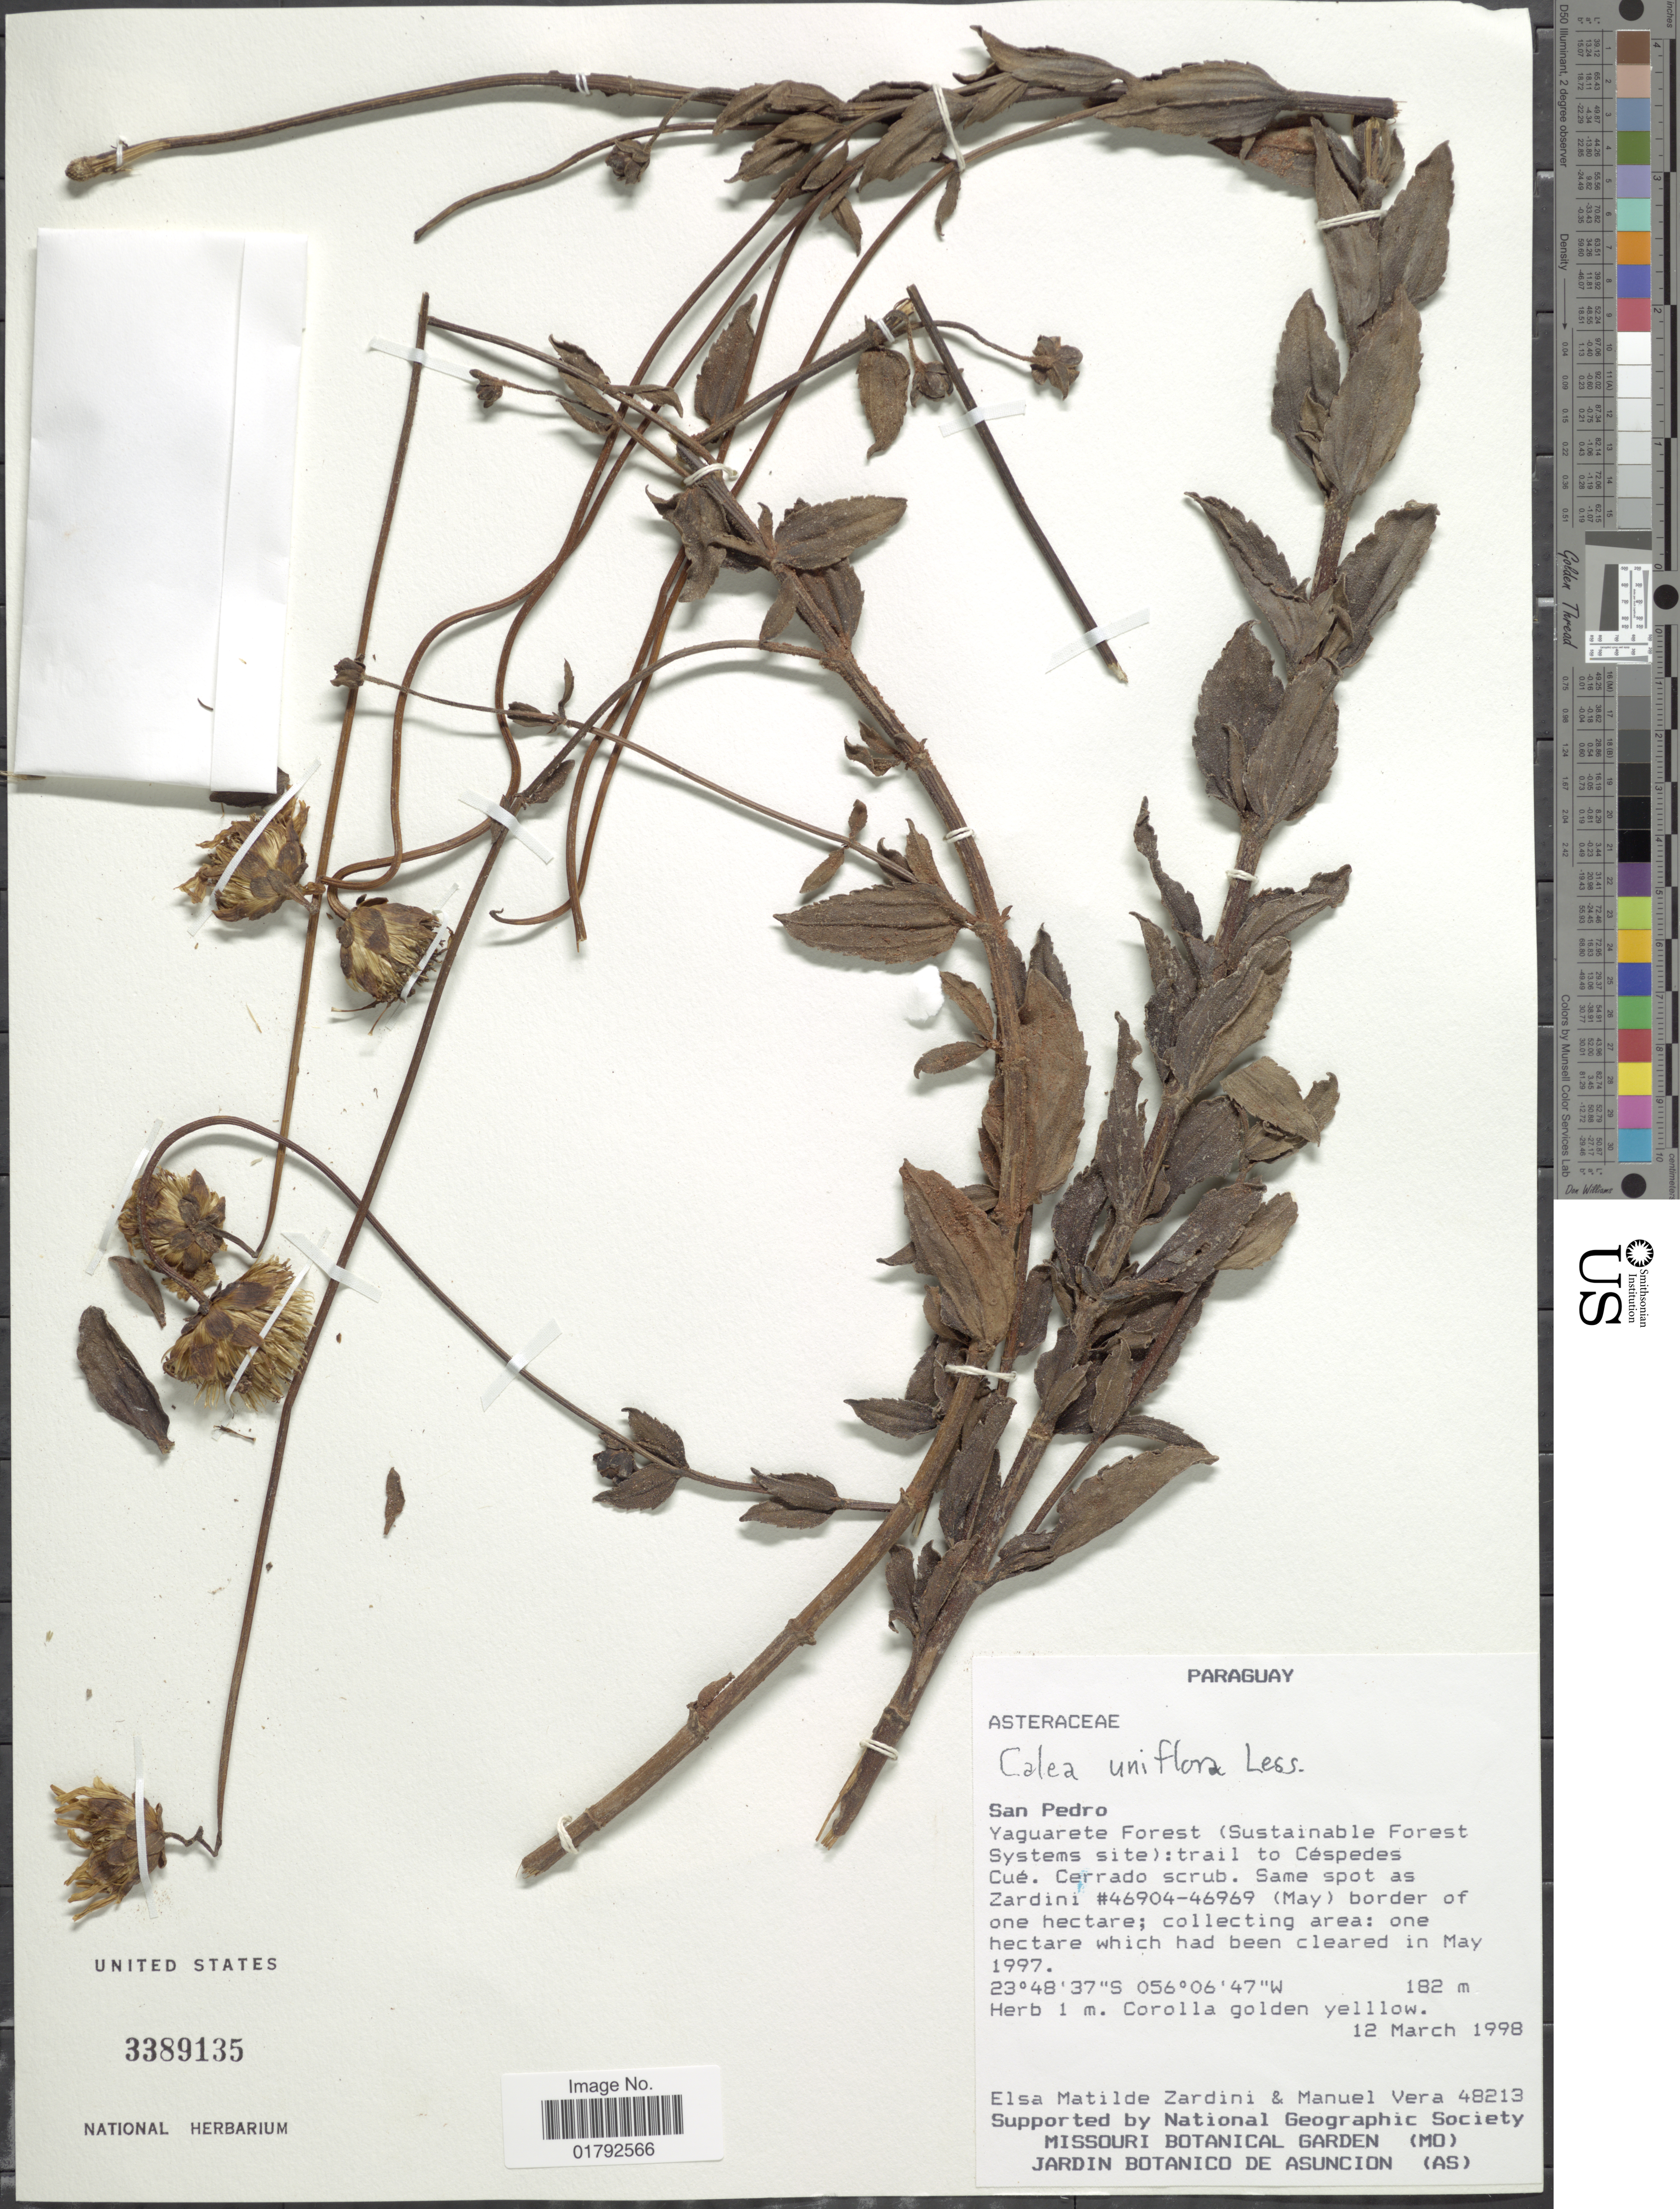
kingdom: Plantae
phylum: Tracheophyta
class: Magnoliopsida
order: Asterales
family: Asteraceae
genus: Calea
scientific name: Calea verticillata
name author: (Klatt) Pruski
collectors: E. M. Zardini & M. Vera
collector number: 48213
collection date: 1998-03-12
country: Paraguay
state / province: San Pedro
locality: Yaguarete Forest (Sustainable Forest Systems Site): trail to Cespedes Cue, cerrado scrub, same spot as Zardini (May) border of one hectare; collecting area: one hectare which had been cleared in May 1997.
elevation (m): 182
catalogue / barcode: US 3389135